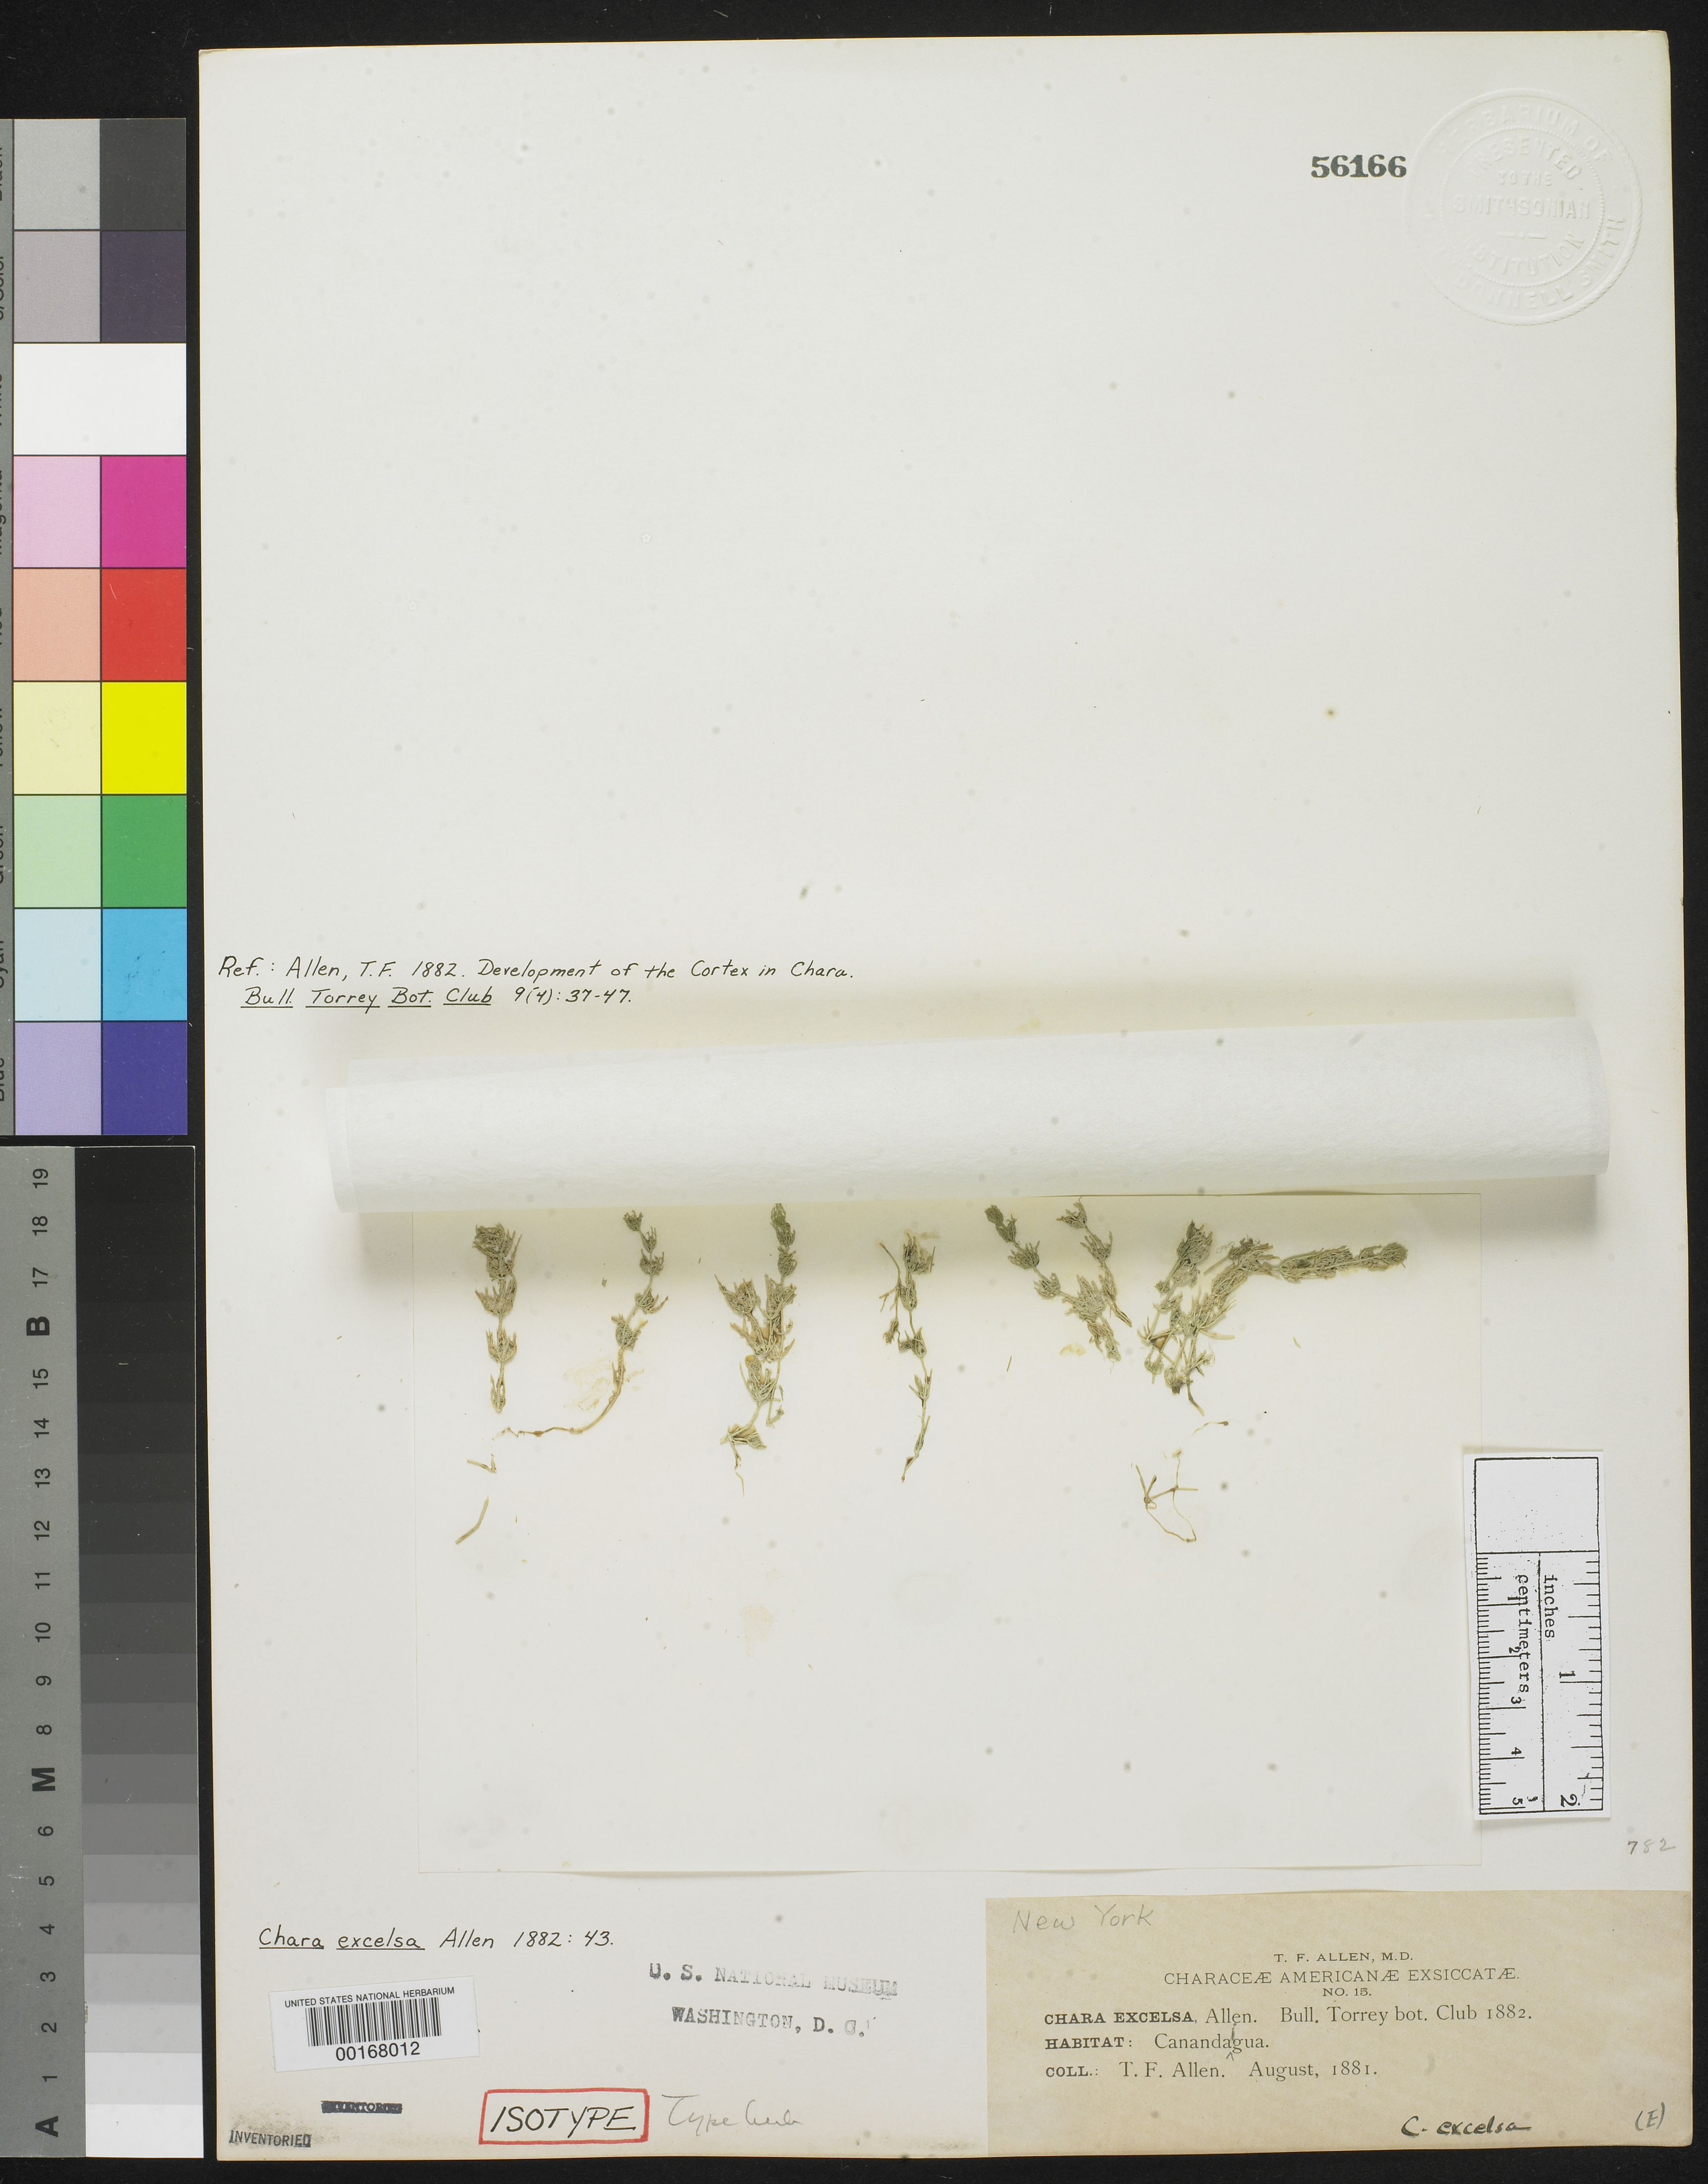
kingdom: Plantae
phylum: Charophyta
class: Charophyceae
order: Charales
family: Characeae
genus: Chara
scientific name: Chara excelsa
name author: Allen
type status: Isotype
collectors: T. F. Allen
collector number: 15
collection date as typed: Aug 1881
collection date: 1881-08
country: United States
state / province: New York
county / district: Ontario County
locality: Canandaigua.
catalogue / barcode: US 56166